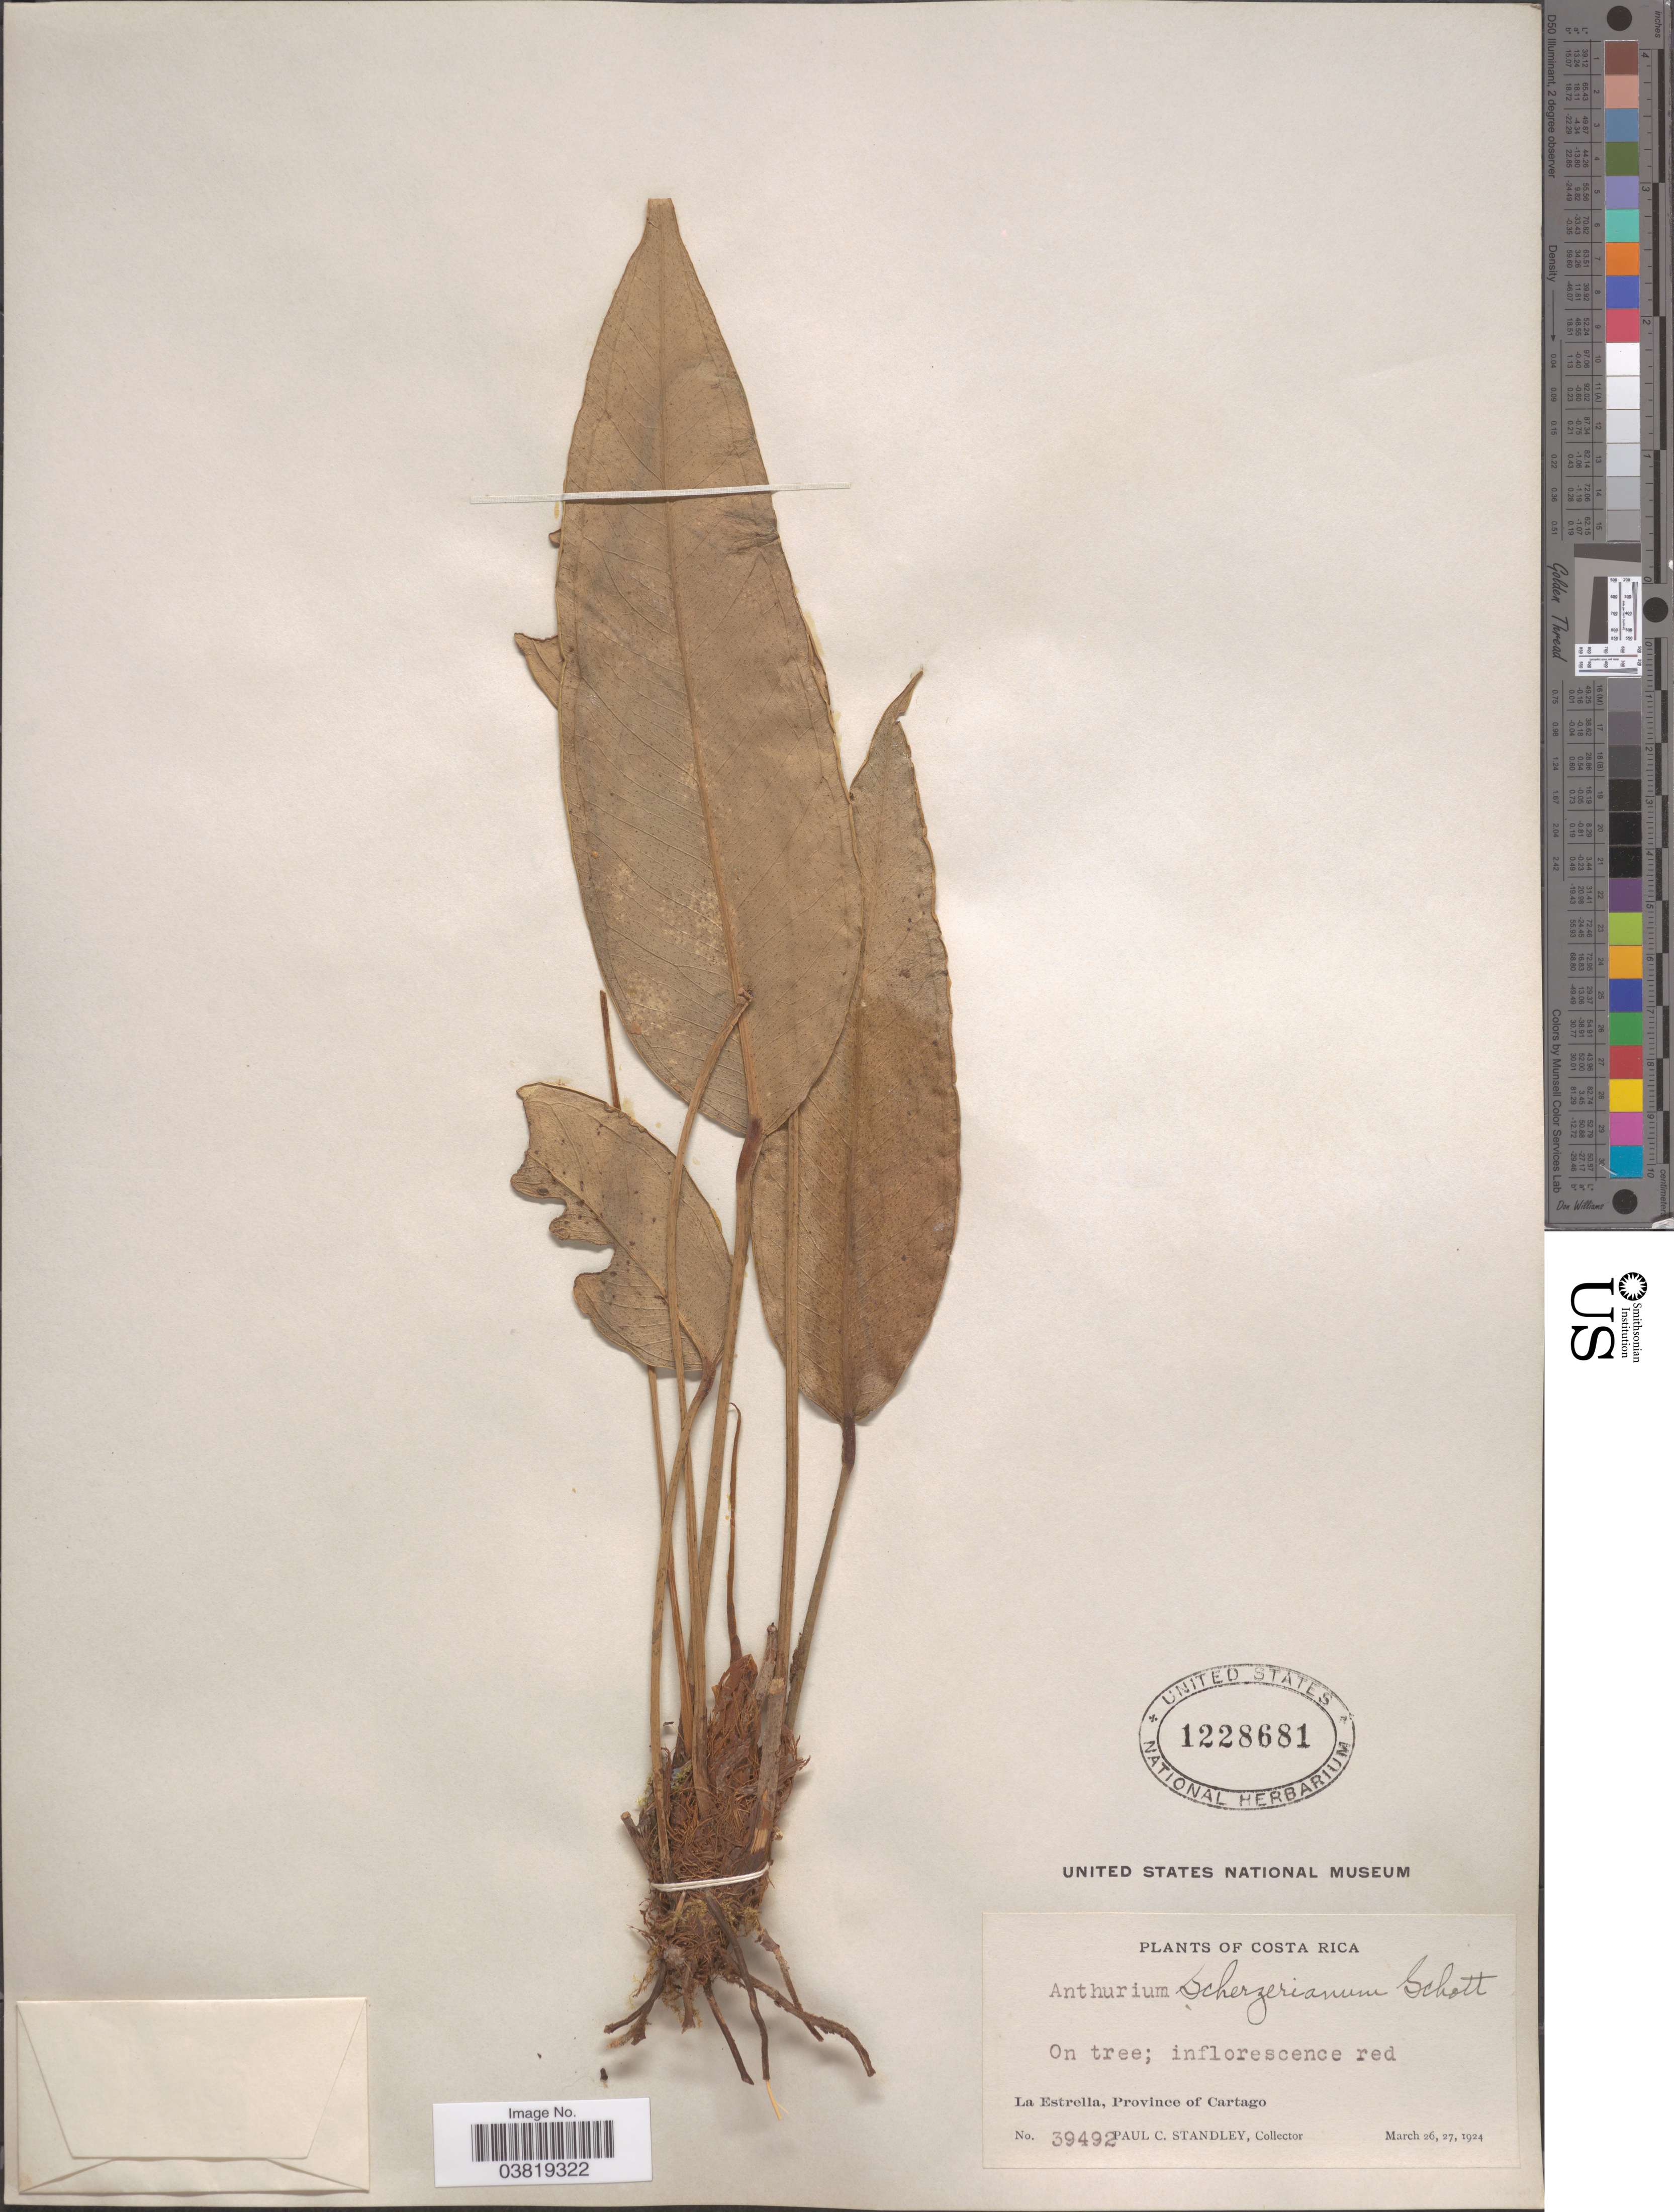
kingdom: Plantae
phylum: Tracheophyta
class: Liliopsida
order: Alismatales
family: Araceae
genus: Anthurium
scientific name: Anthurium scherzerianum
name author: Schott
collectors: P. C. Standley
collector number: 39492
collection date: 1924-03-26/1924-03-27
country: Costa Rica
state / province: Cartago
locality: La Estrella.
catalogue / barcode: US 1228681